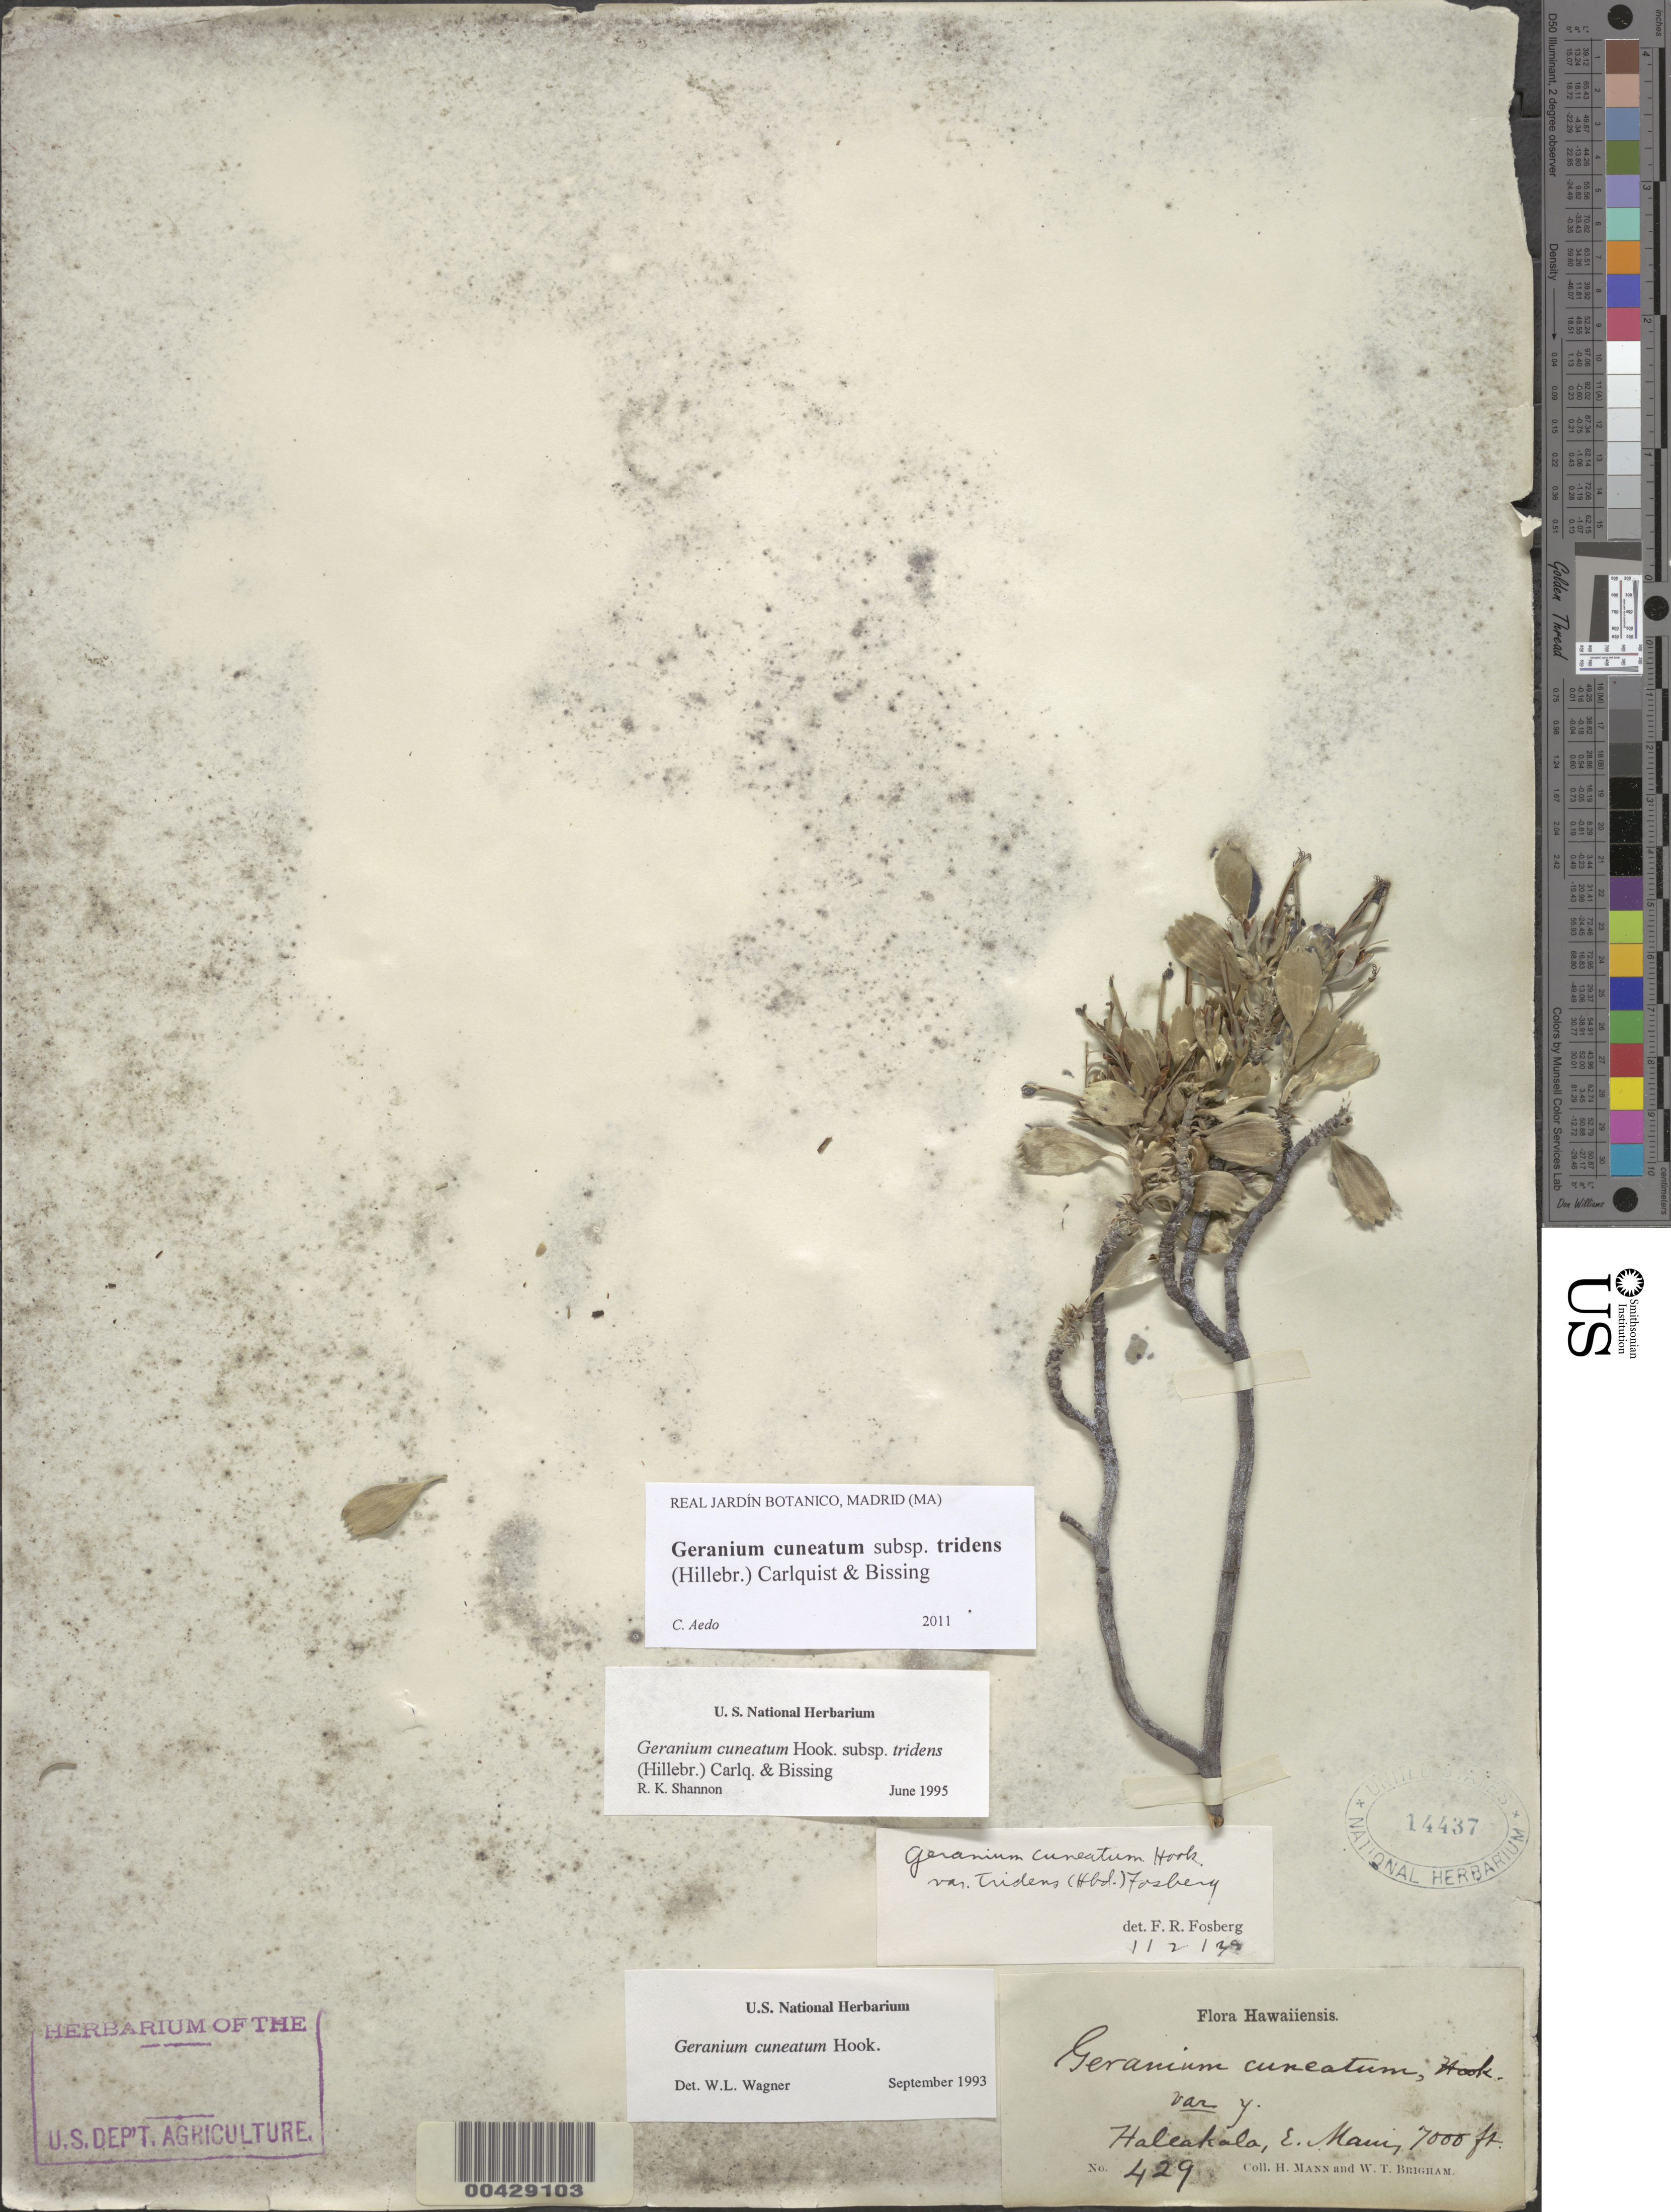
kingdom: Plantae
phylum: Tracheophyta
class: Magnoliopsida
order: Geraniales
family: Geraniaceae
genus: Geranium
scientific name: Geranium cuneatum subsp. tridens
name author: (Hillebr.) Carlquist & Bissing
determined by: Aedo, C.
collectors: H. Mann & W. T. Brigham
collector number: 429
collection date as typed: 1900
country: United States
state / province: Hawaii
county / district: Maui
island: Maui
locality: Haleakala, E Maui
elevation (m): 2134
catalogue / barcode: US 14437